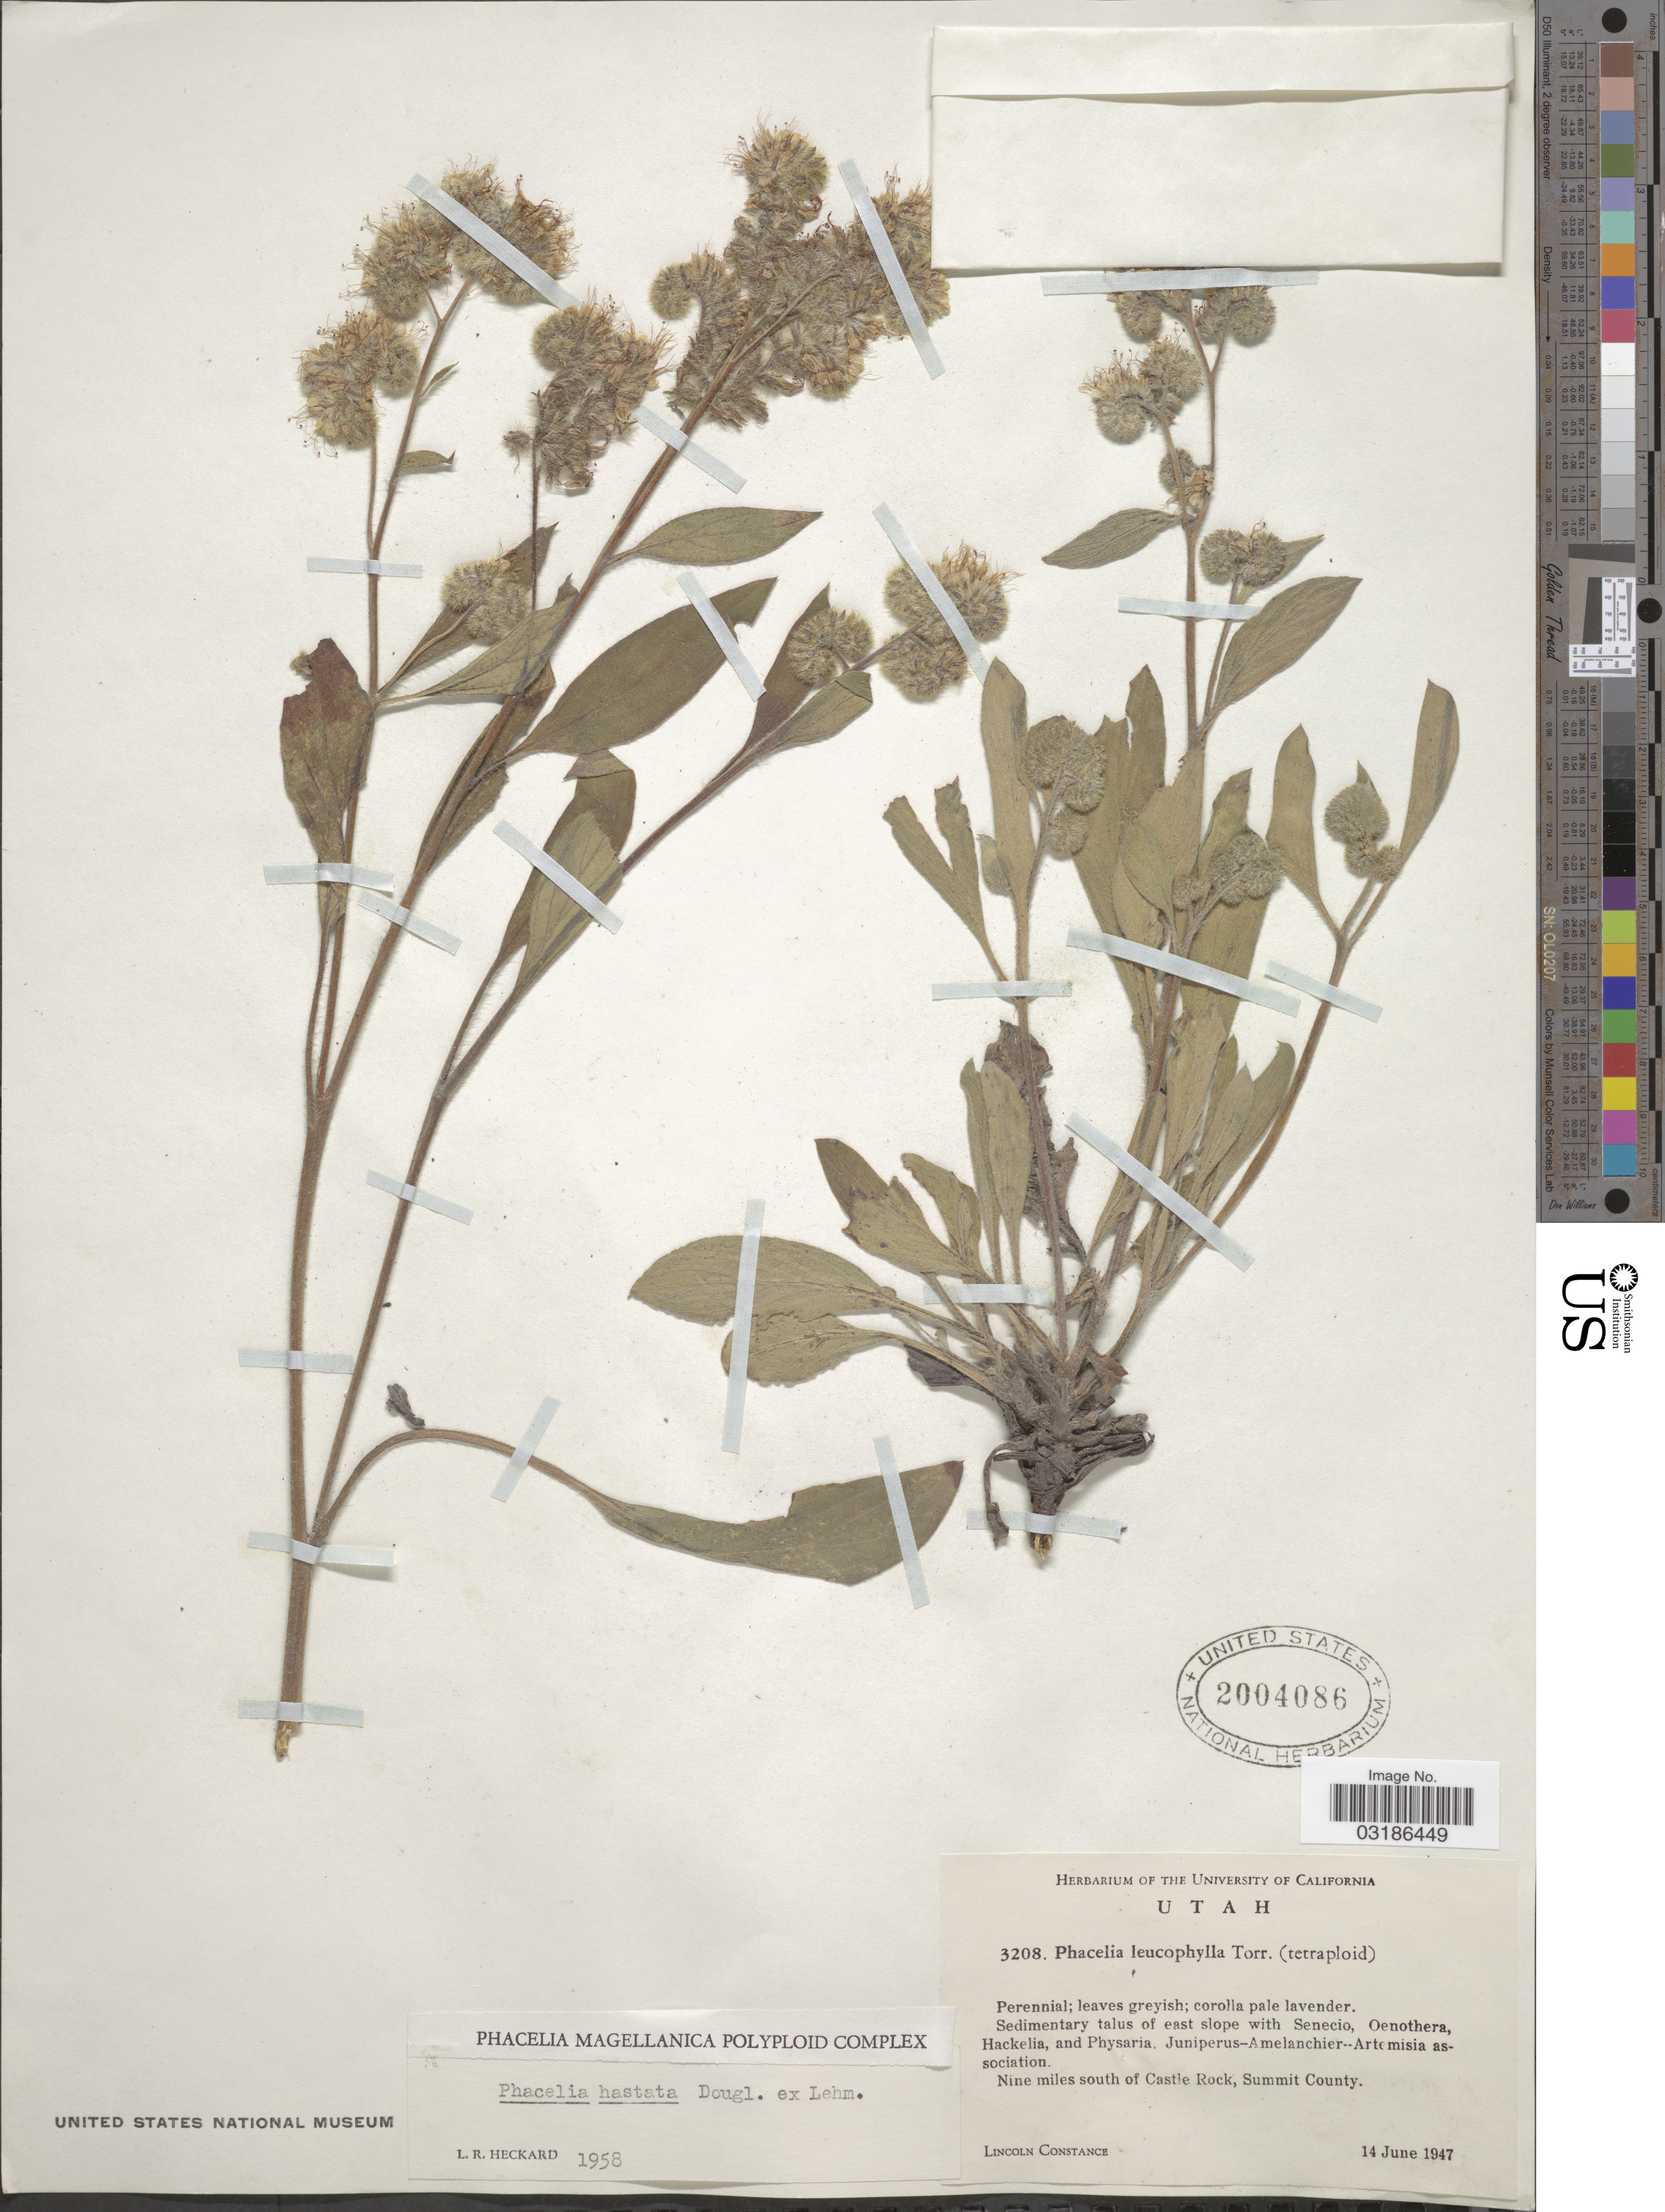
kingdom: Plantae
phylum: Tracheophyta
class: Magnoliopsida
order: Boraginales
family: Hydrophyllaceae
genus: Phacelia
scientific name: Phacelia hastata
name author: Douglas ex Lehm.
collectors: L. Constance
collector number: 3208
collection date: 1947-06-14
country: United States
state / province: Utah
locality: Nine miles south of Castle Rock, Summit County.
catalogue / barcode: US 2004086